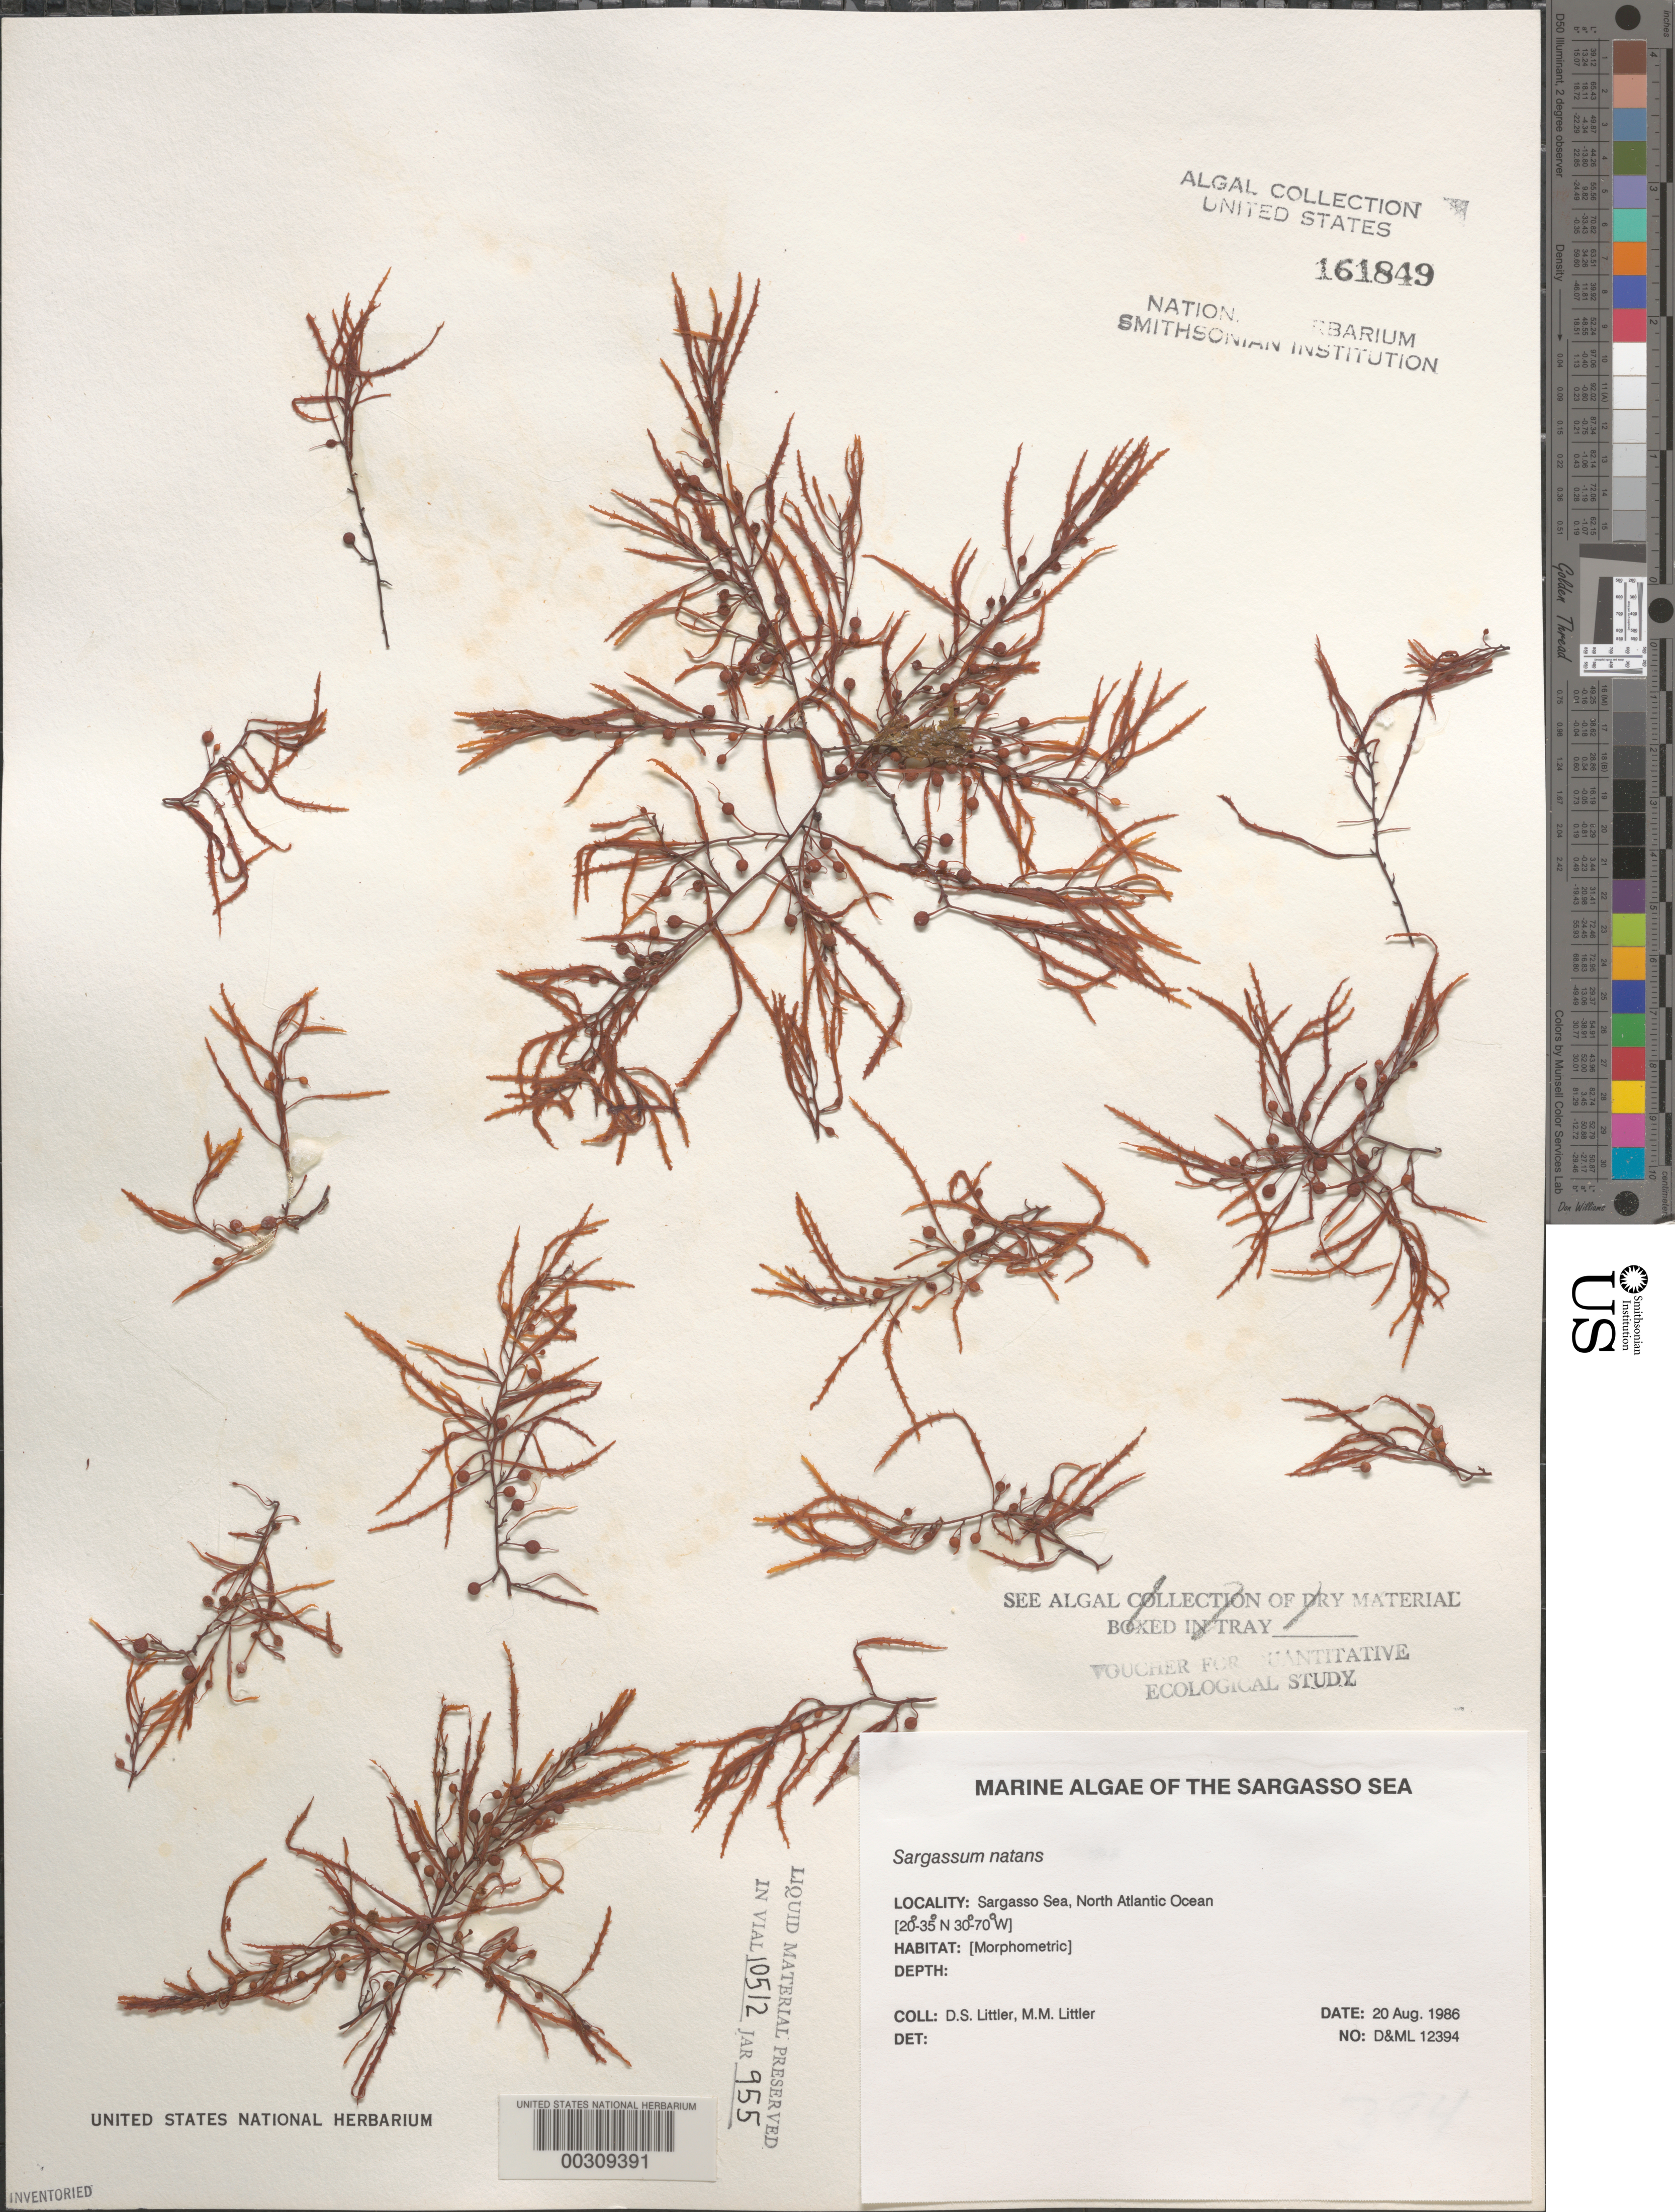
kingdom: Chromista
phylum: Ochrophyta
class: Phaeophyceae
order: Fucales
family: Sargassaceae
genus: Sargassum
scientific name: Sargassum natans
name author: (L.) Gaillon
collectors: D. S. Littler & M. M. Littler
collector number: D&ML 12394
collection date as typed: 20 Aug 1986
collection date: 1986-08-20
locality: Sargasso Sea, North Atlantic Ocean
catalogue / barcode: US 161849